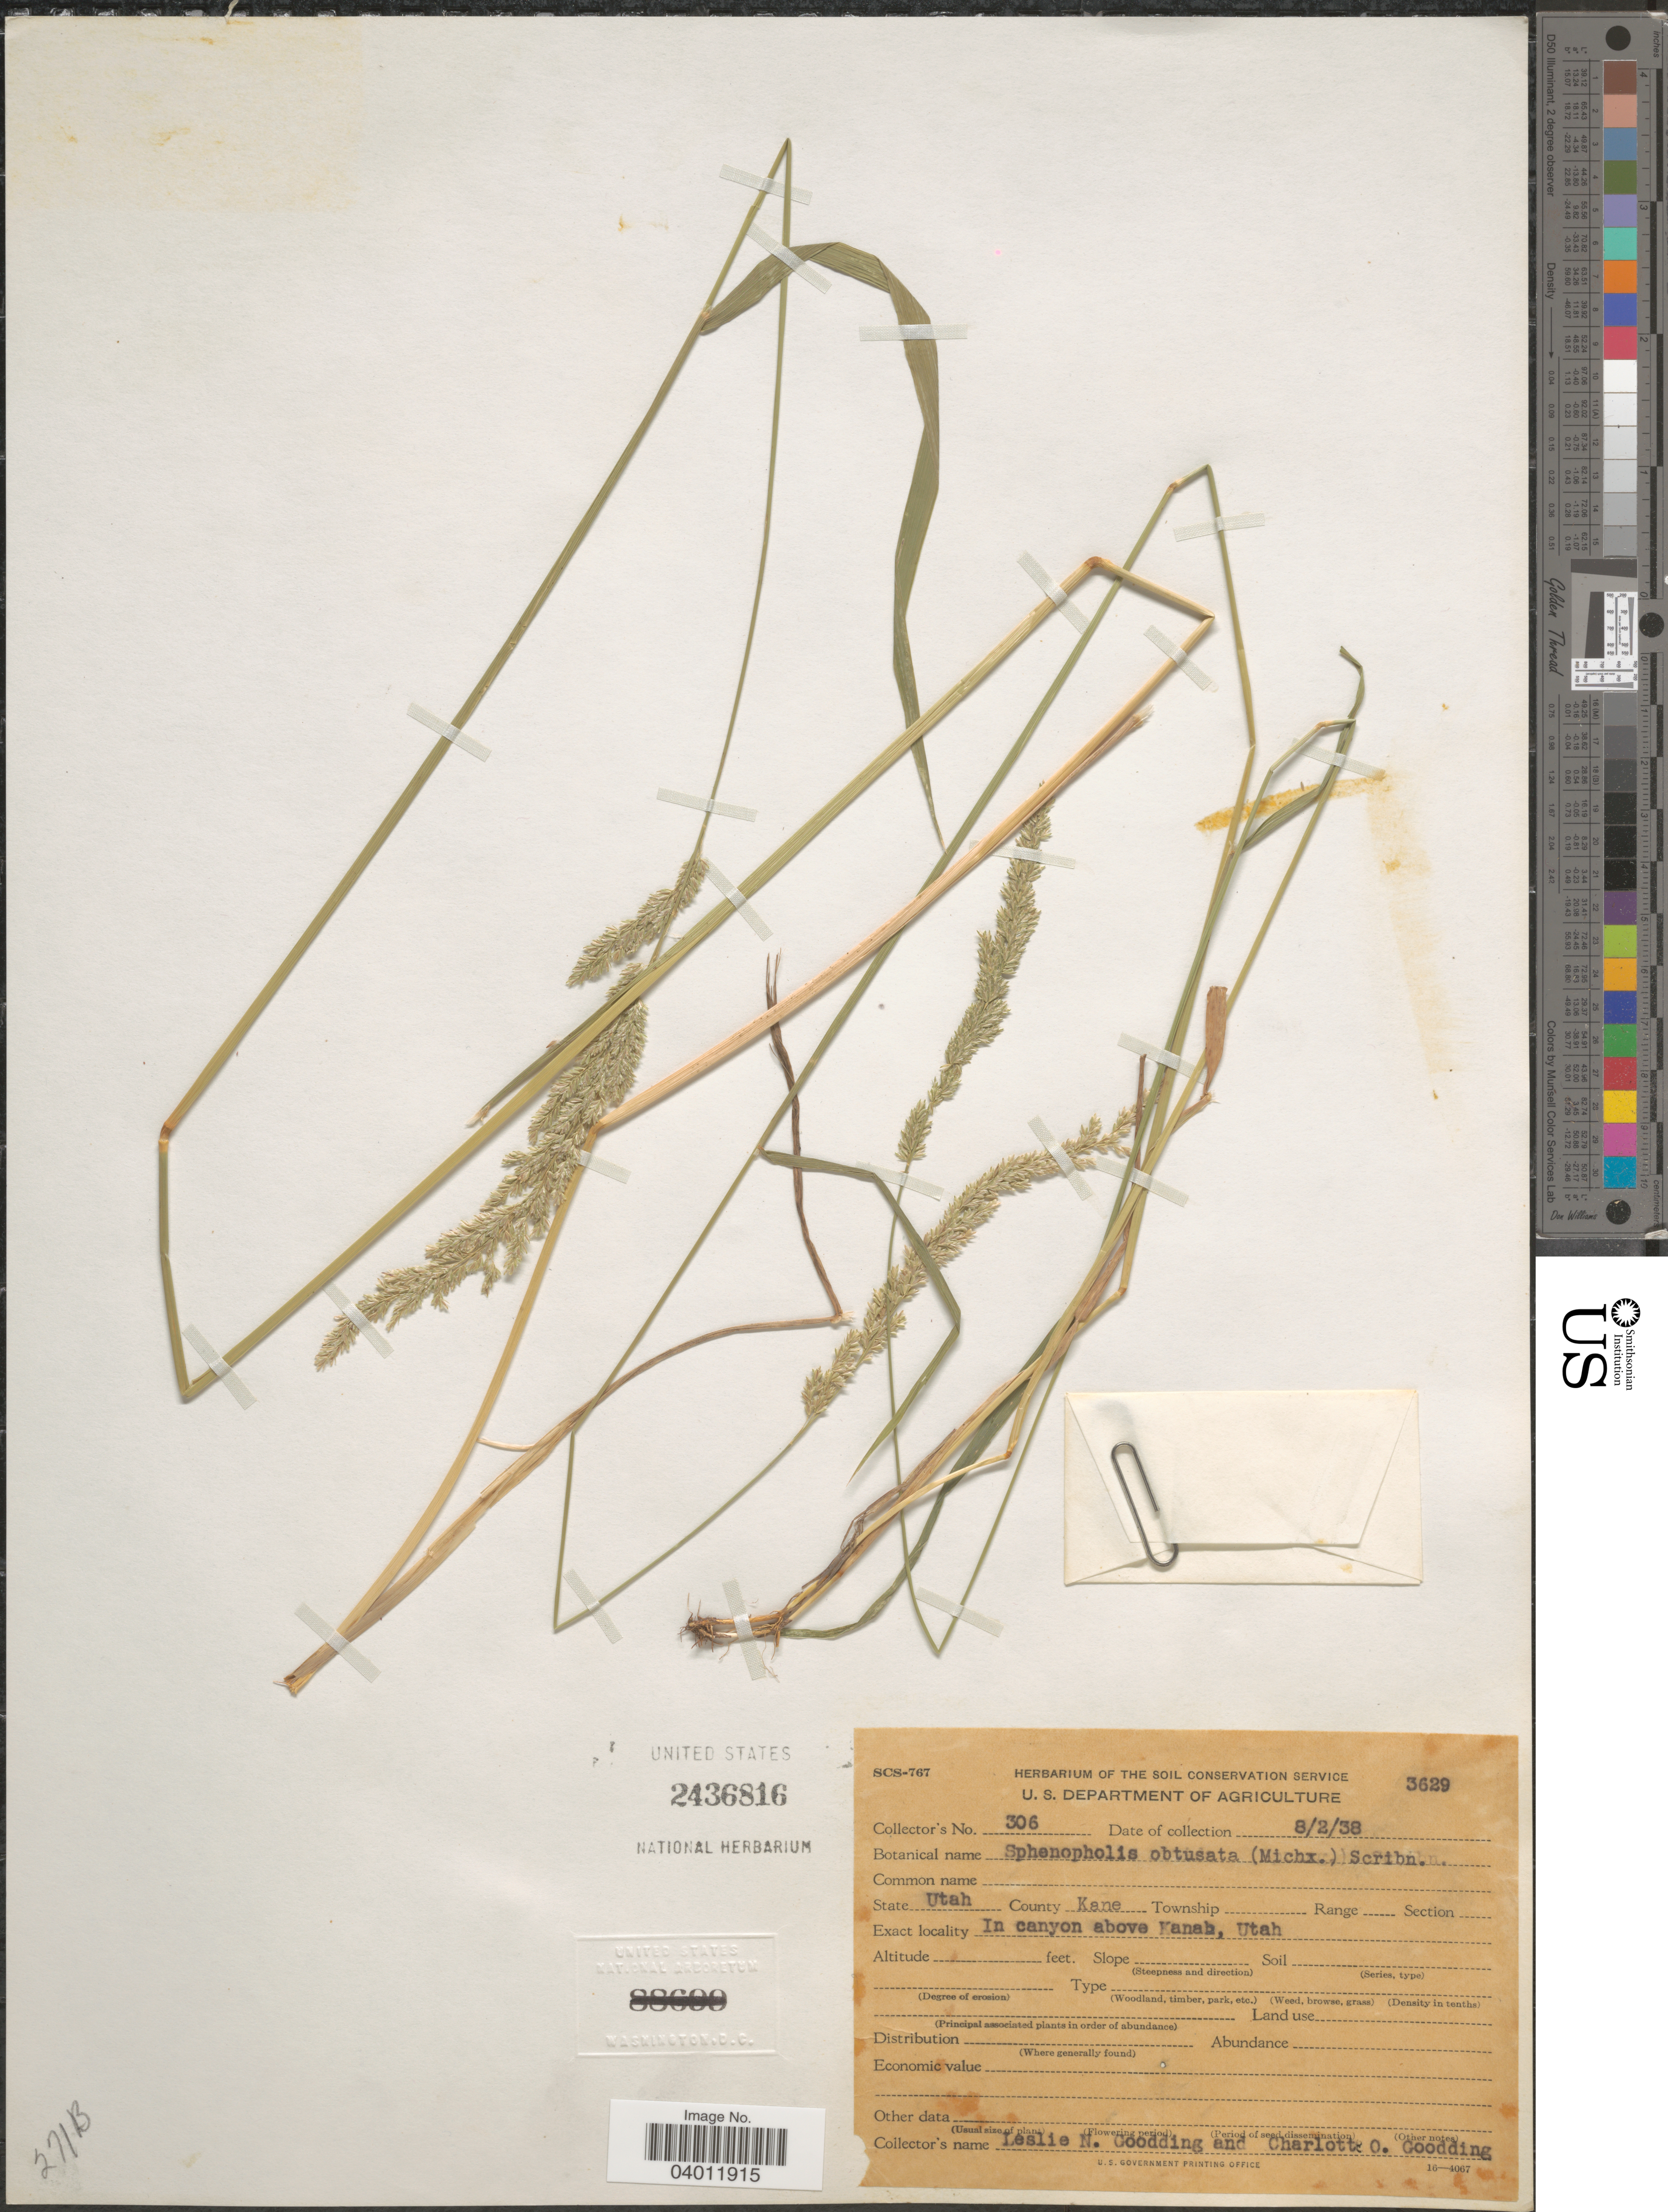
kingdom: Plantae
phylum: Tracheophyta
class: Liliopsida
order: Poales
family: Poaceae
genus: Sphenopholis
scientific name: Sphenopholis obtusata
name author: (Michx.) Scribn.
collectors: L. N. Goodding & C. Goodding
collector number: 306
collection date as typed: Transcribed d/m/y: 8/2/38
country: United States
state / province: Utah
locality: County Kane. In canyon above Kanab.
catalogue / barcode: US 2436816